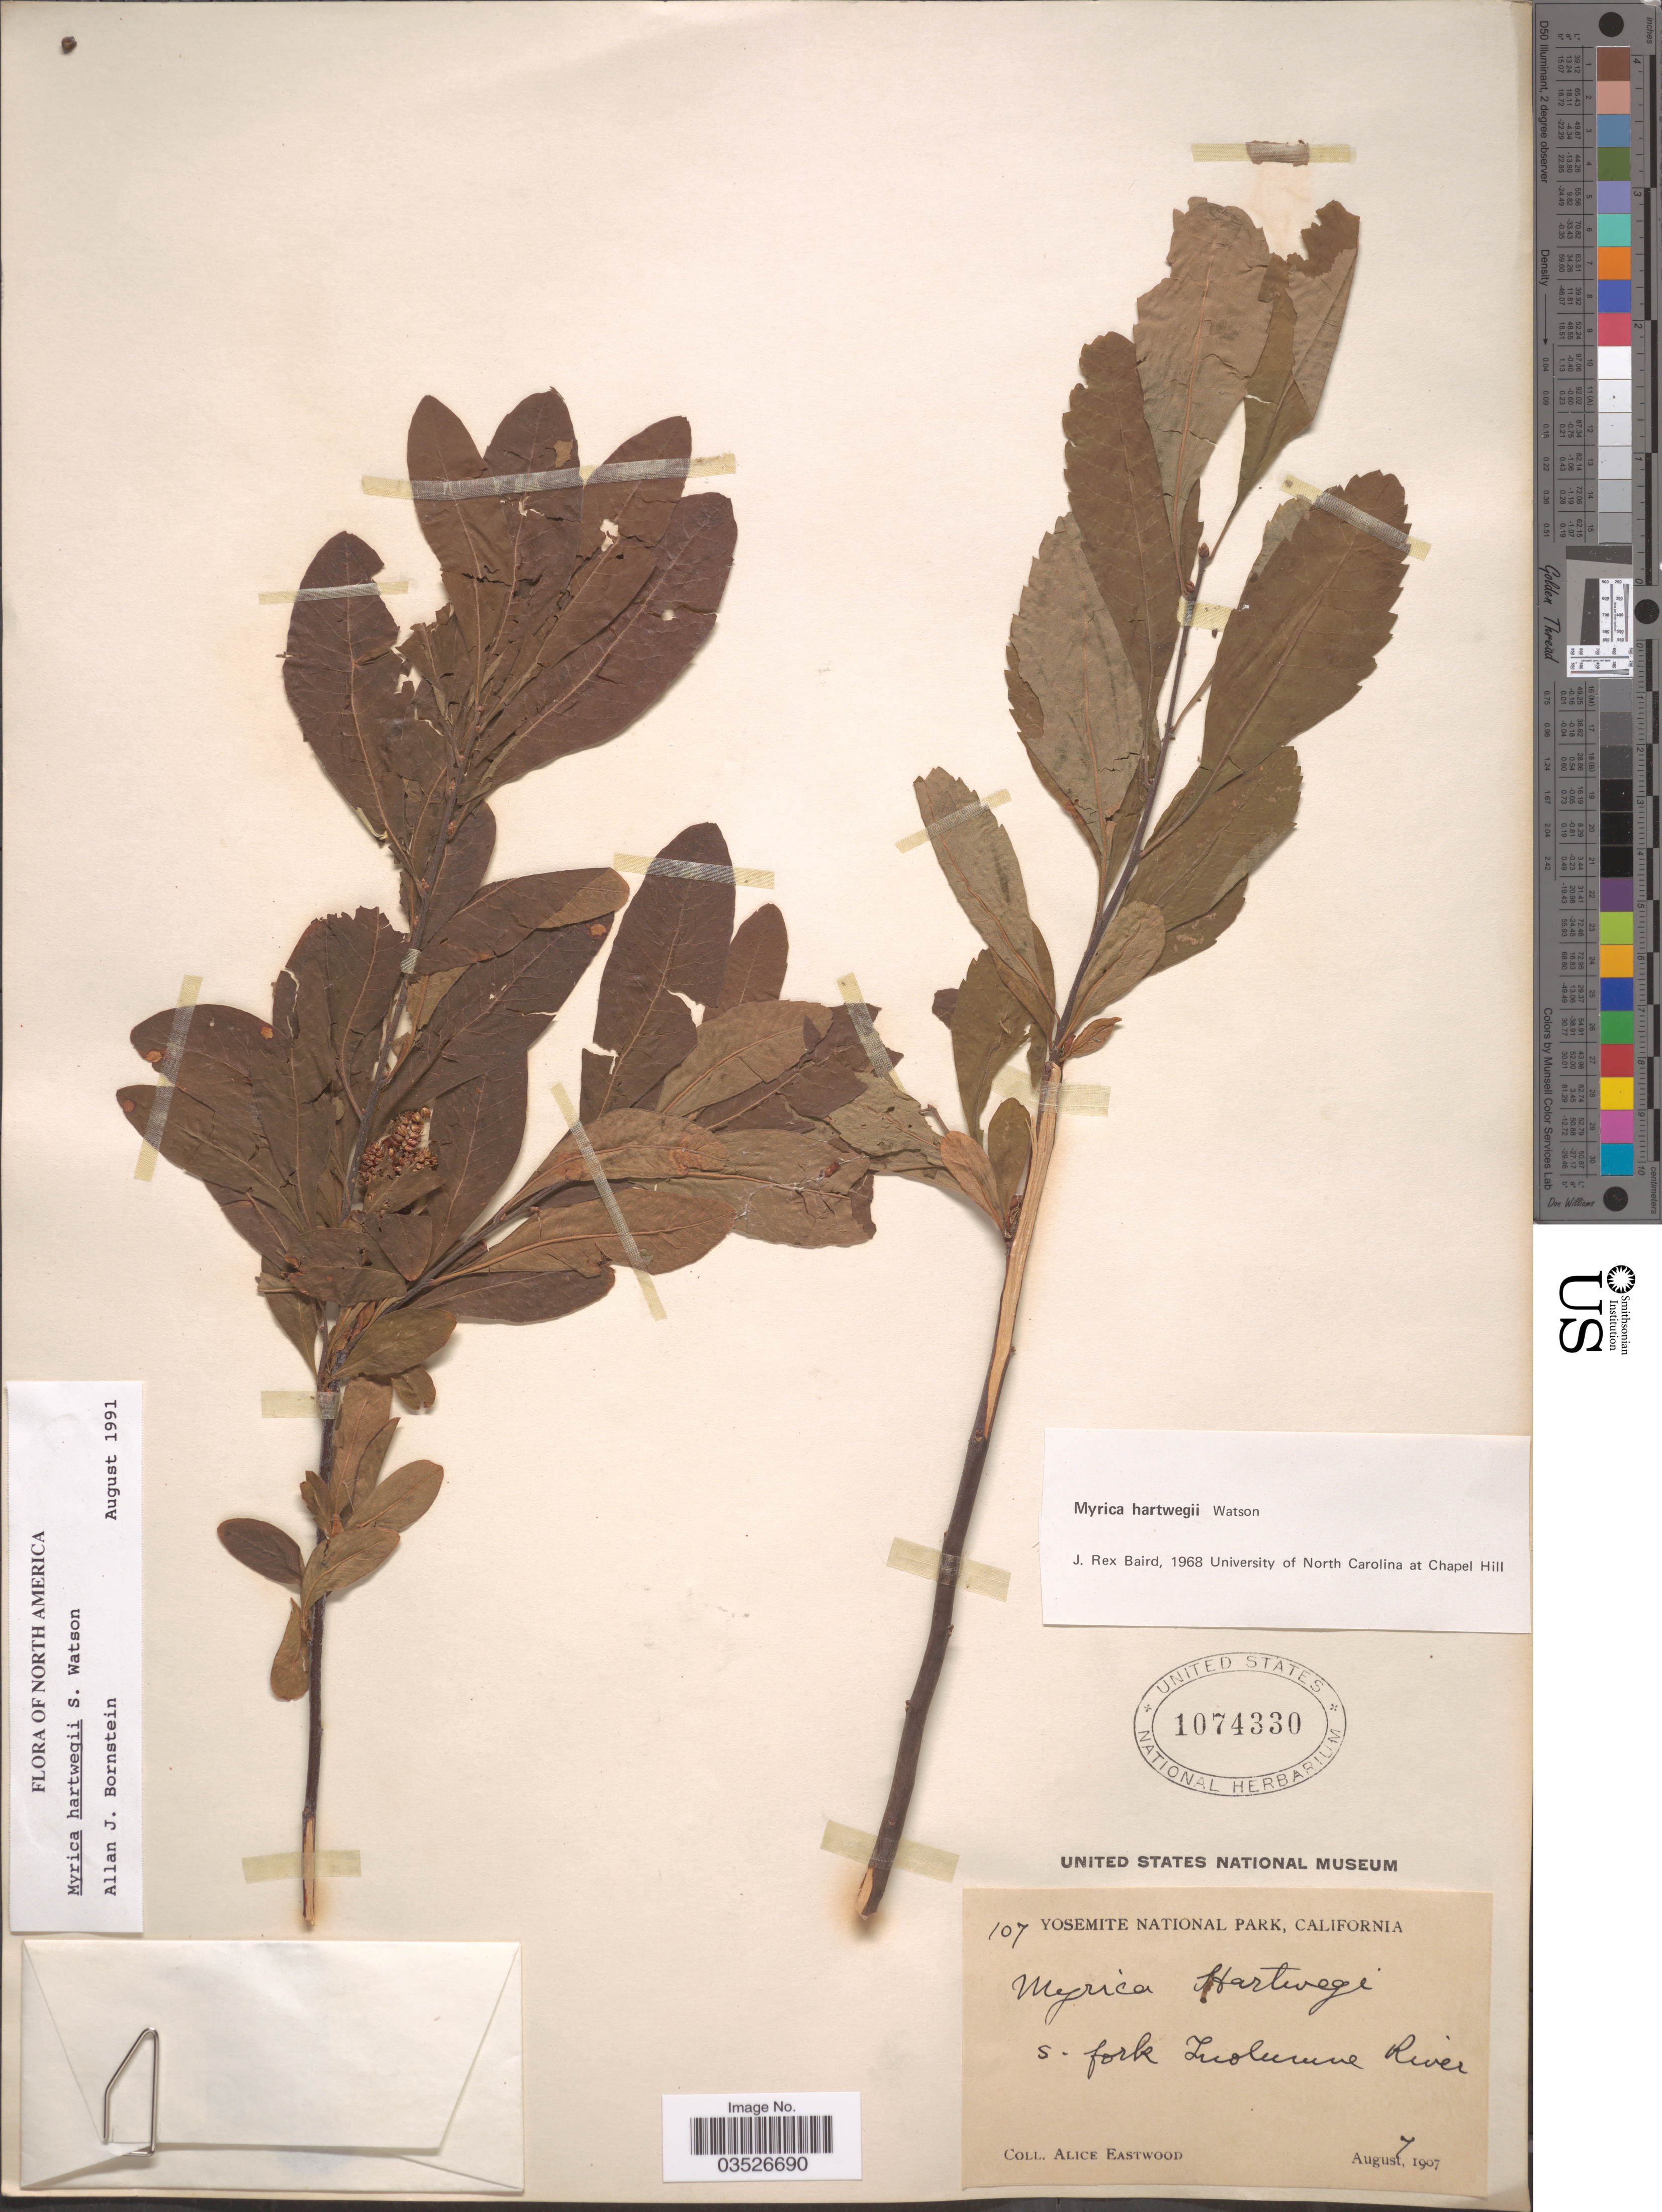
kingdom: Plantae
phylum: Tracheophyta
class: Magnoliopsida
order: Fagales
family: Myricaceae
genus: Myrica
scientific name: Myrica hartwegii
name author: S. Watson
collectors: A. Eastwood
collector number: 107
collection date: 1907-08-07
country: United States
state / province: California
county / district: Tuolumne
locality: Yosemite National Park. S. fork Tuolumne River.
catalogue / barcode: US 1074330